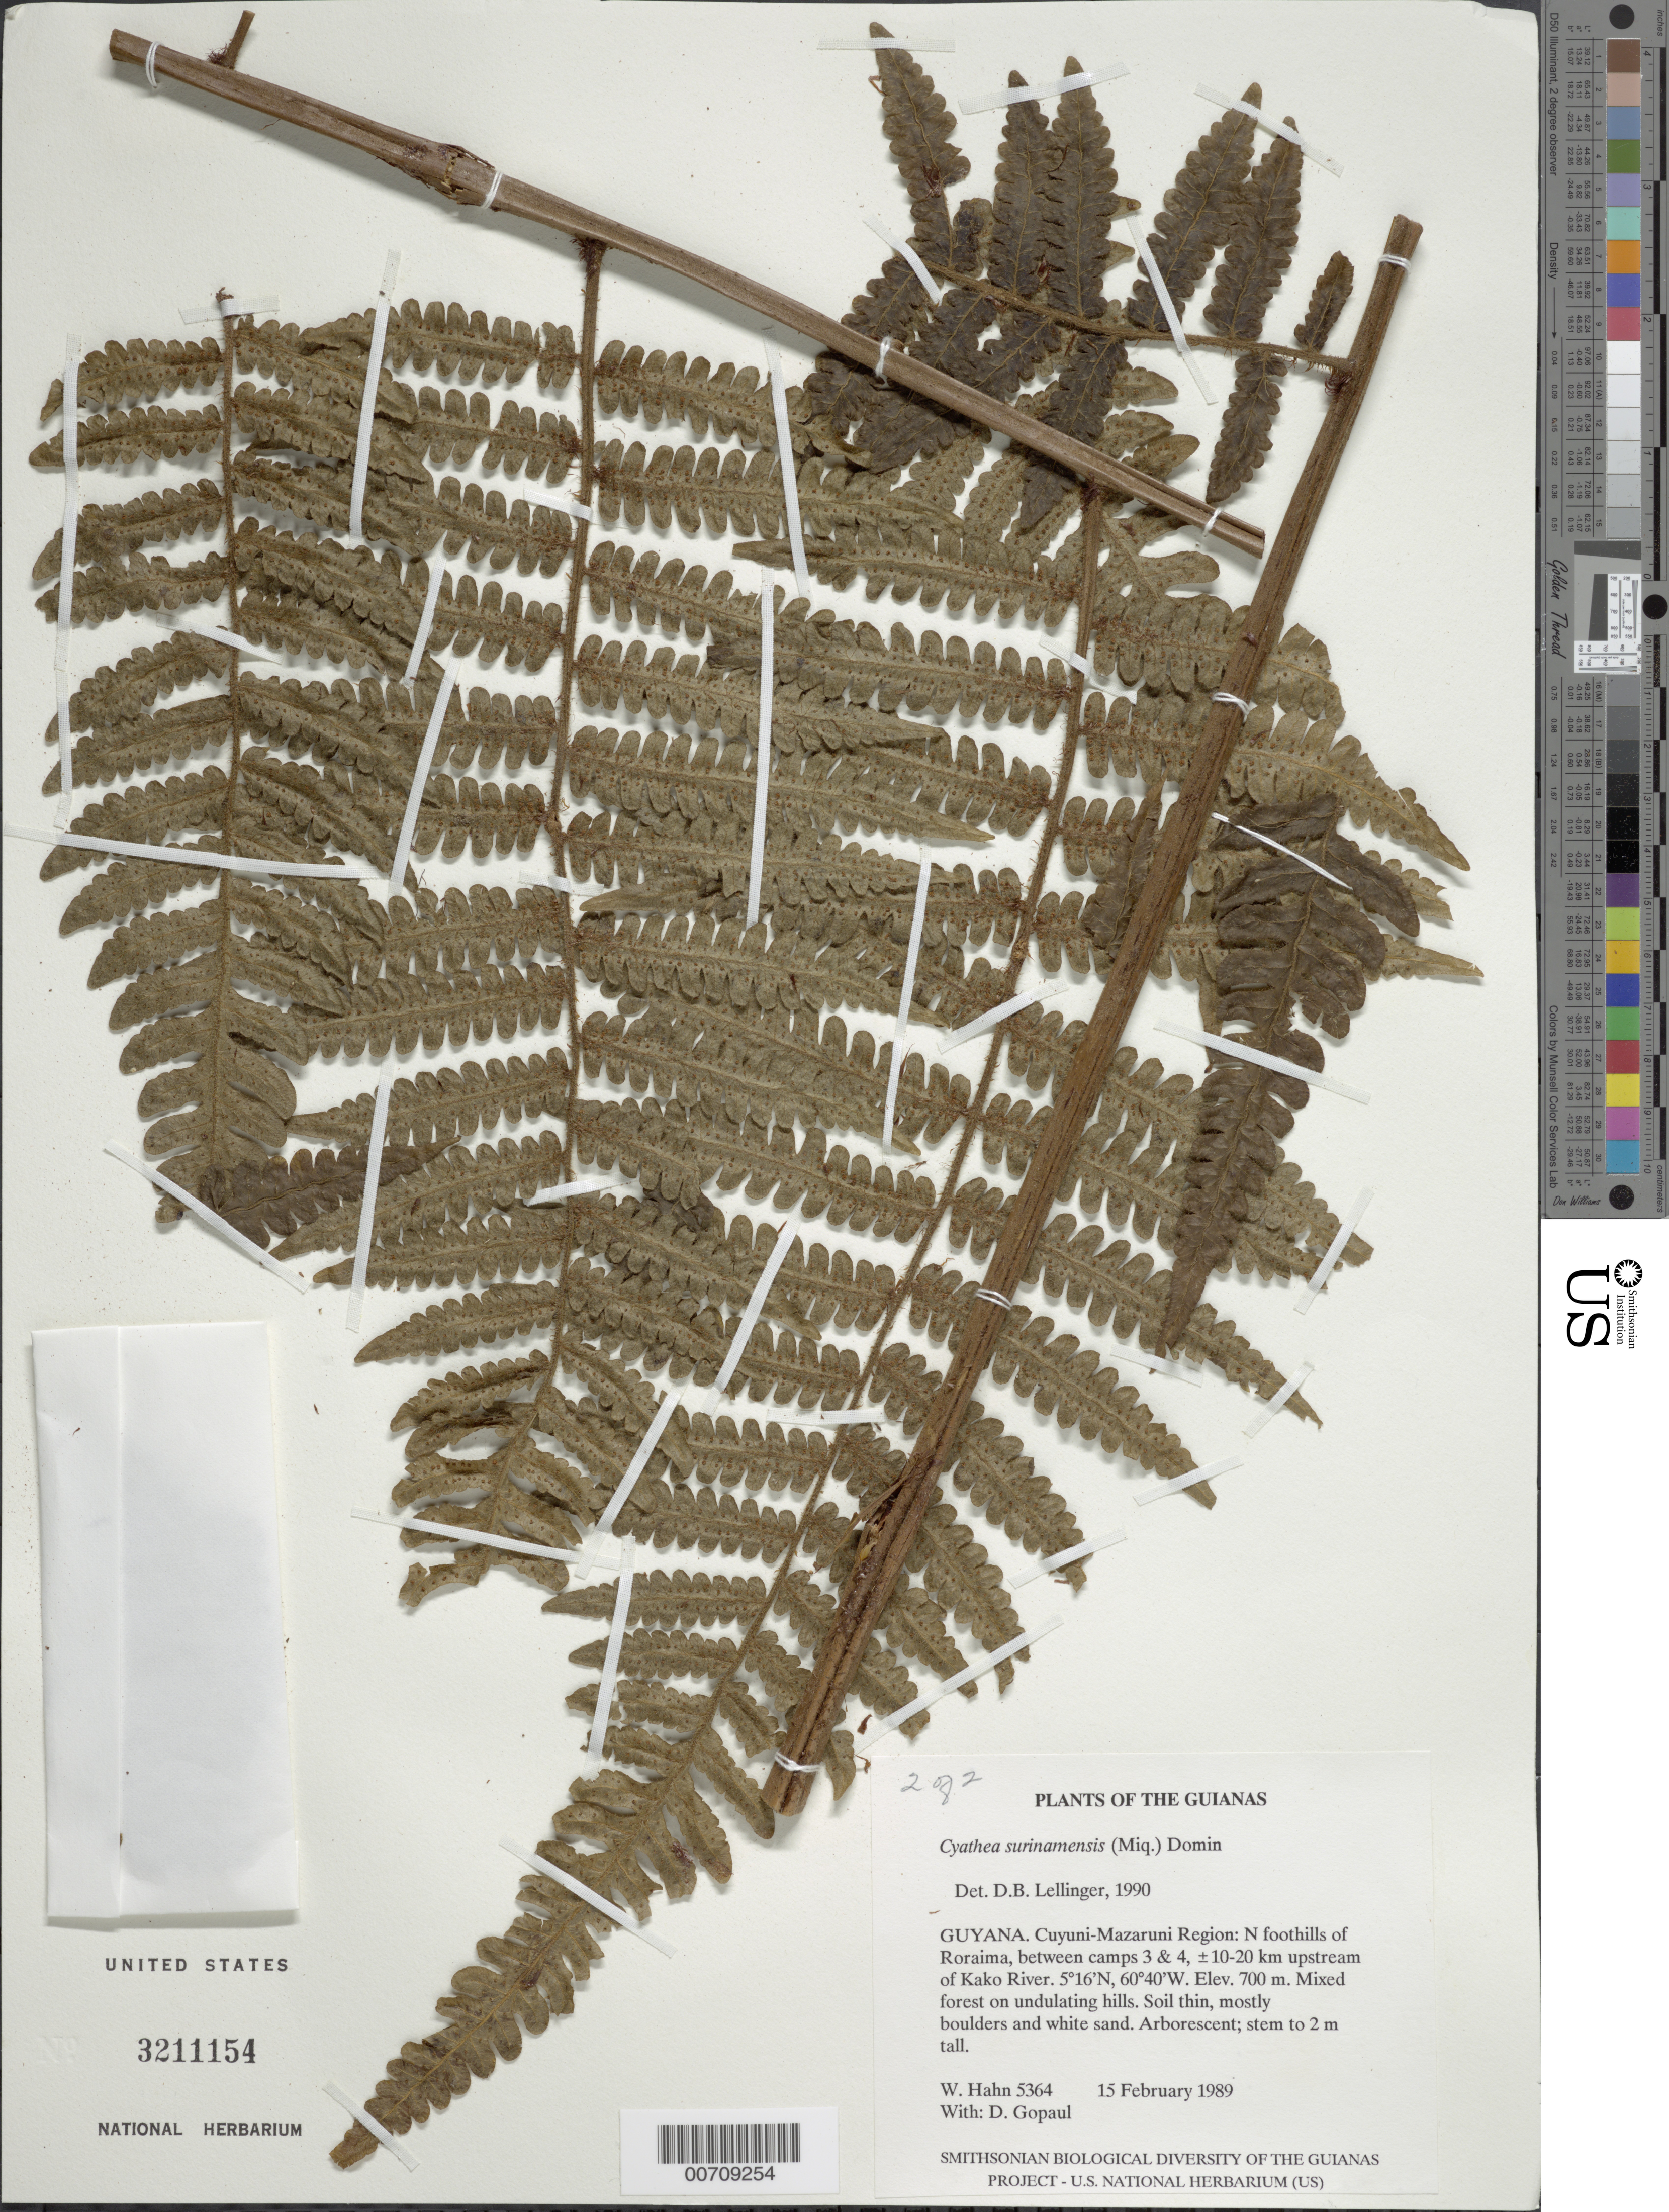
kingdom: Plantae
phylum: Tracheophyta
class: Polypodiopsida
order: Cyatheales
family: Cyatheaceae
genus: Cyathea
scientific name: Cyathea surinamensis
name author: (Miq.) Domin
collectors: W. Hahn & D. Gopaul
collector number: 5364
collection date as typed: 15 February 1989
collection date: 1989-02-15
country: Guyana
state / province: Cuyuni-Mazaruni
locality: N foothills of Roraima, between camps 3 & 4, ±10-20 km upstream of Kako River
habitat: Mixed forest on undulating hills. Soil thin, mostly boulders and white sand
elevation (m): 700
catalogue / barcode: US 3211154